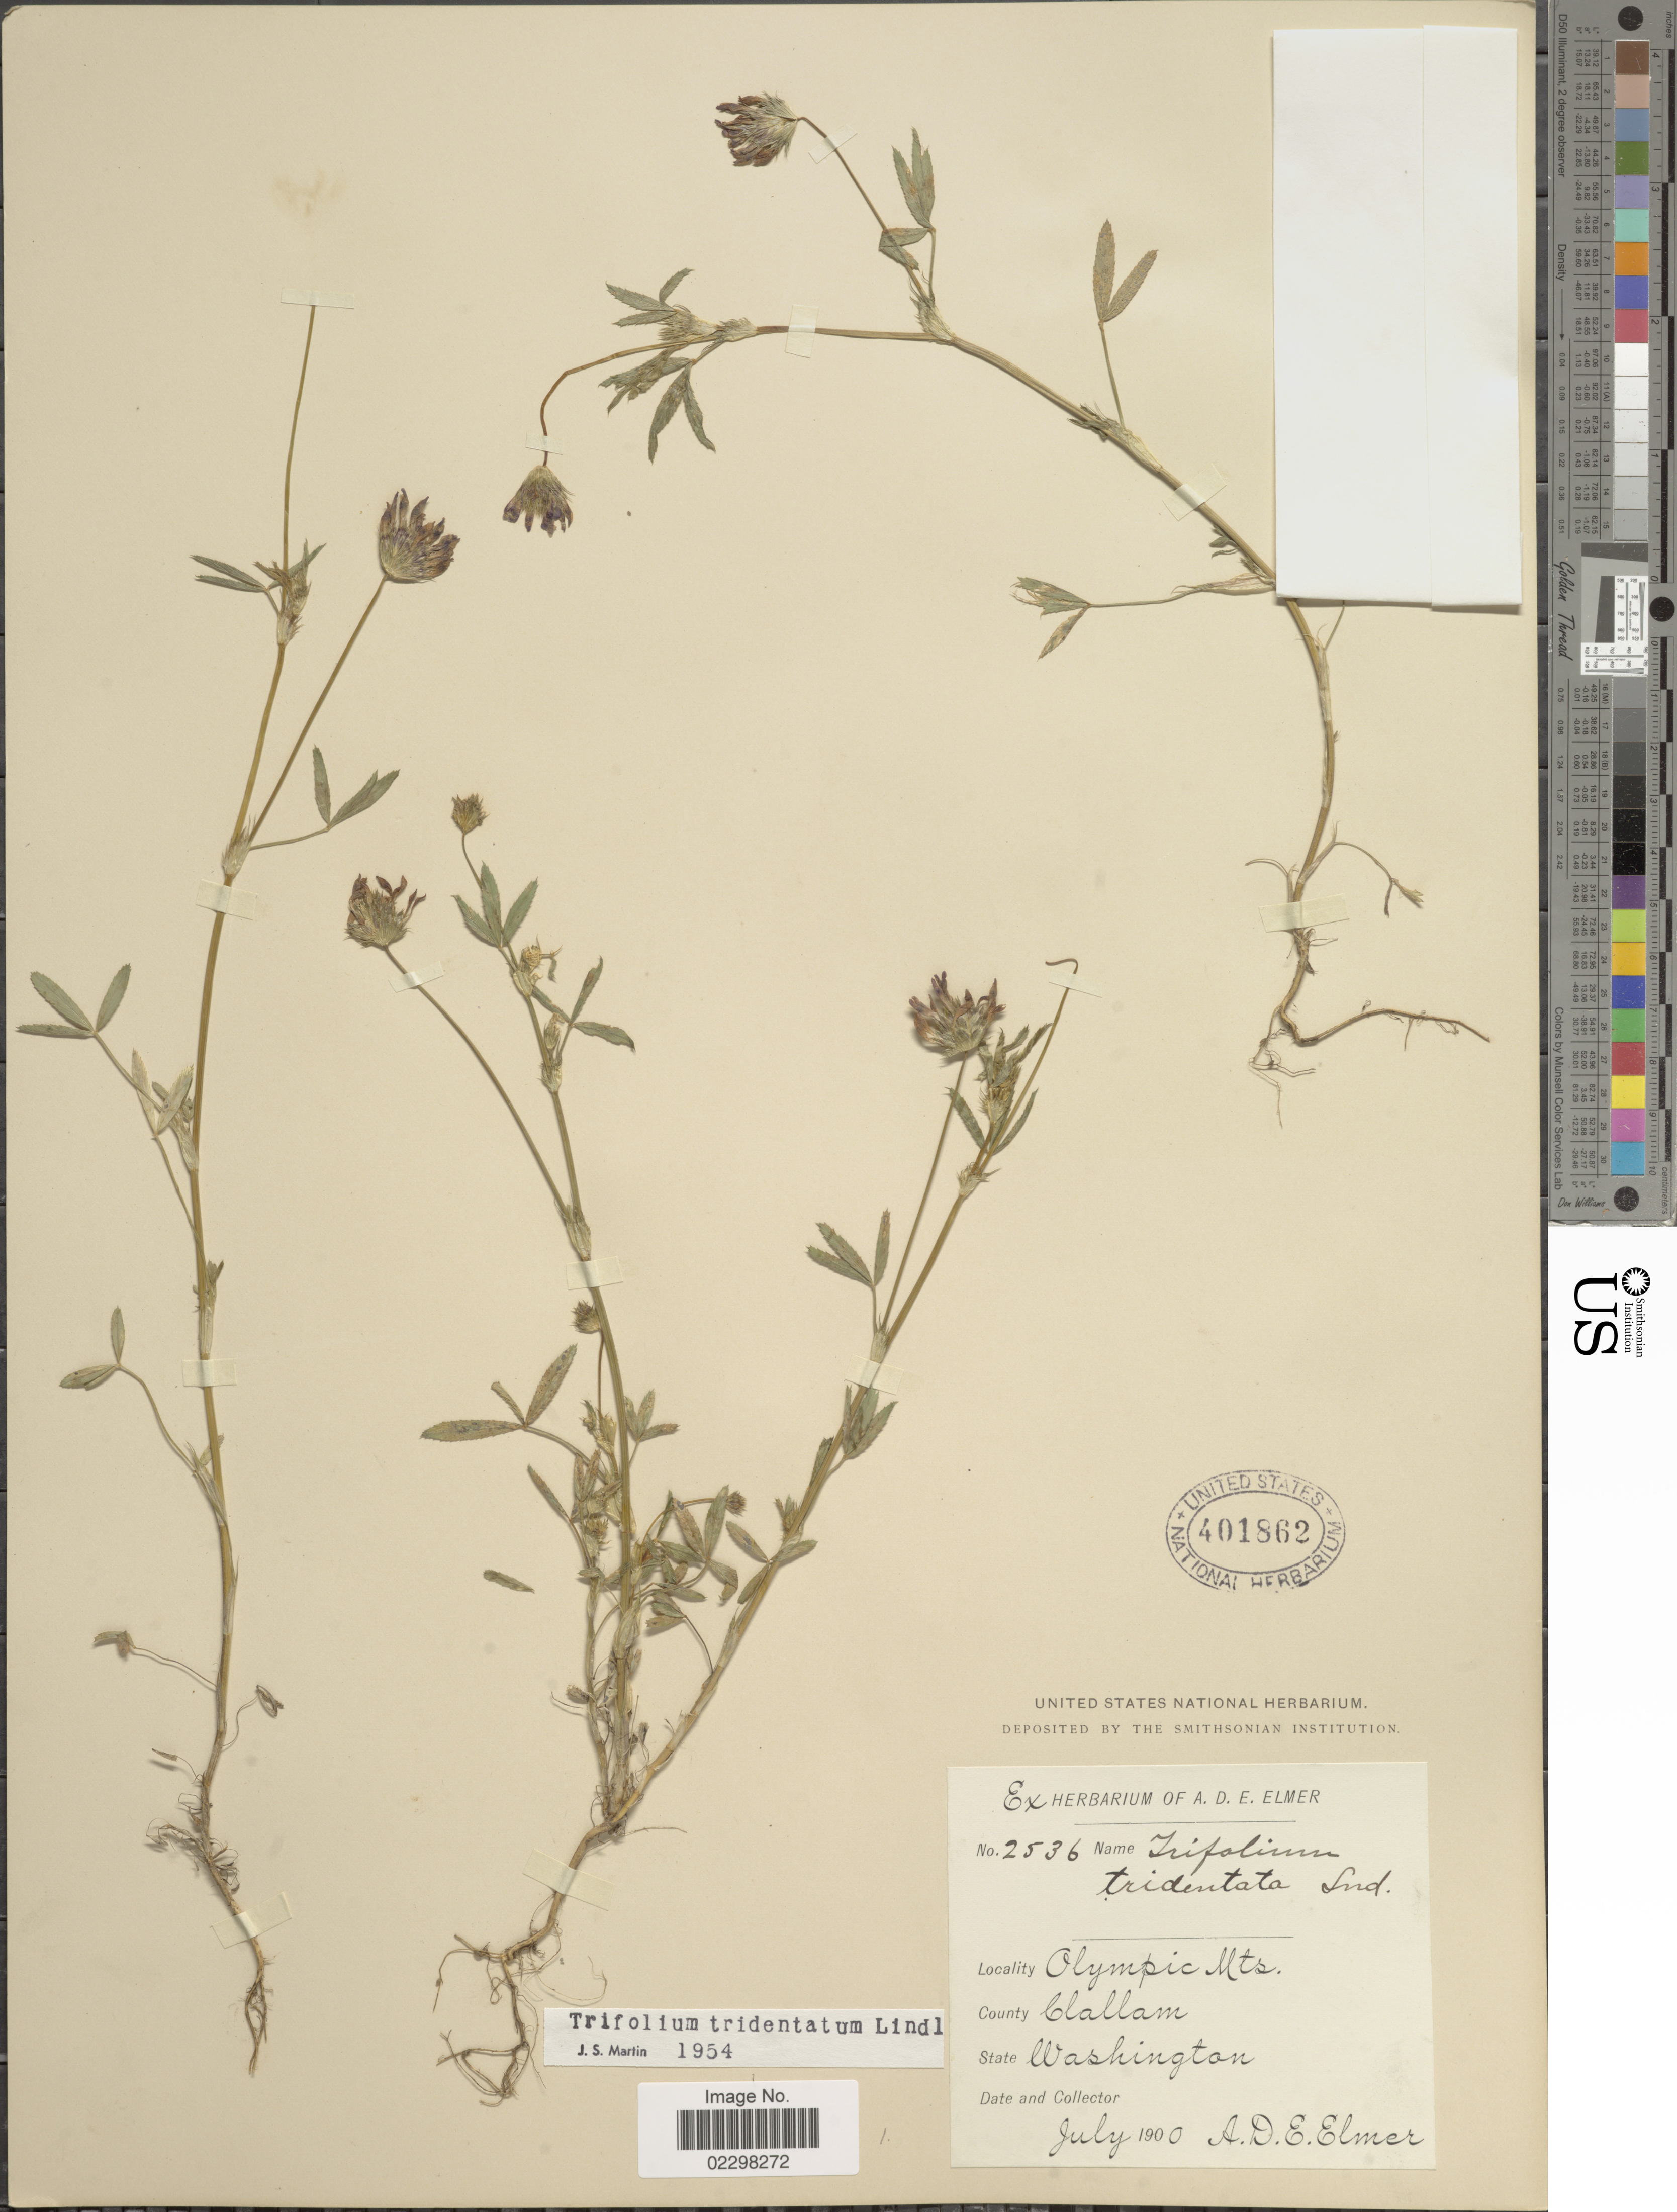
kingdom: Plantae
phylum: Tracheophyta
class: Magnoliopsida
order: Fabales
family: Fabaceae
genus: Trifolium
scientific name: Trifolium tridentatum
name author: Lindl.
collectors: A. D. E. Elmer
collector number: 2536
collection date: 1900-07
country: United States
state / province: Washington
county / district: Clallam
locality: County Clallam. State Washington, Olympic Mts.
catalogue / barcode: US 401862